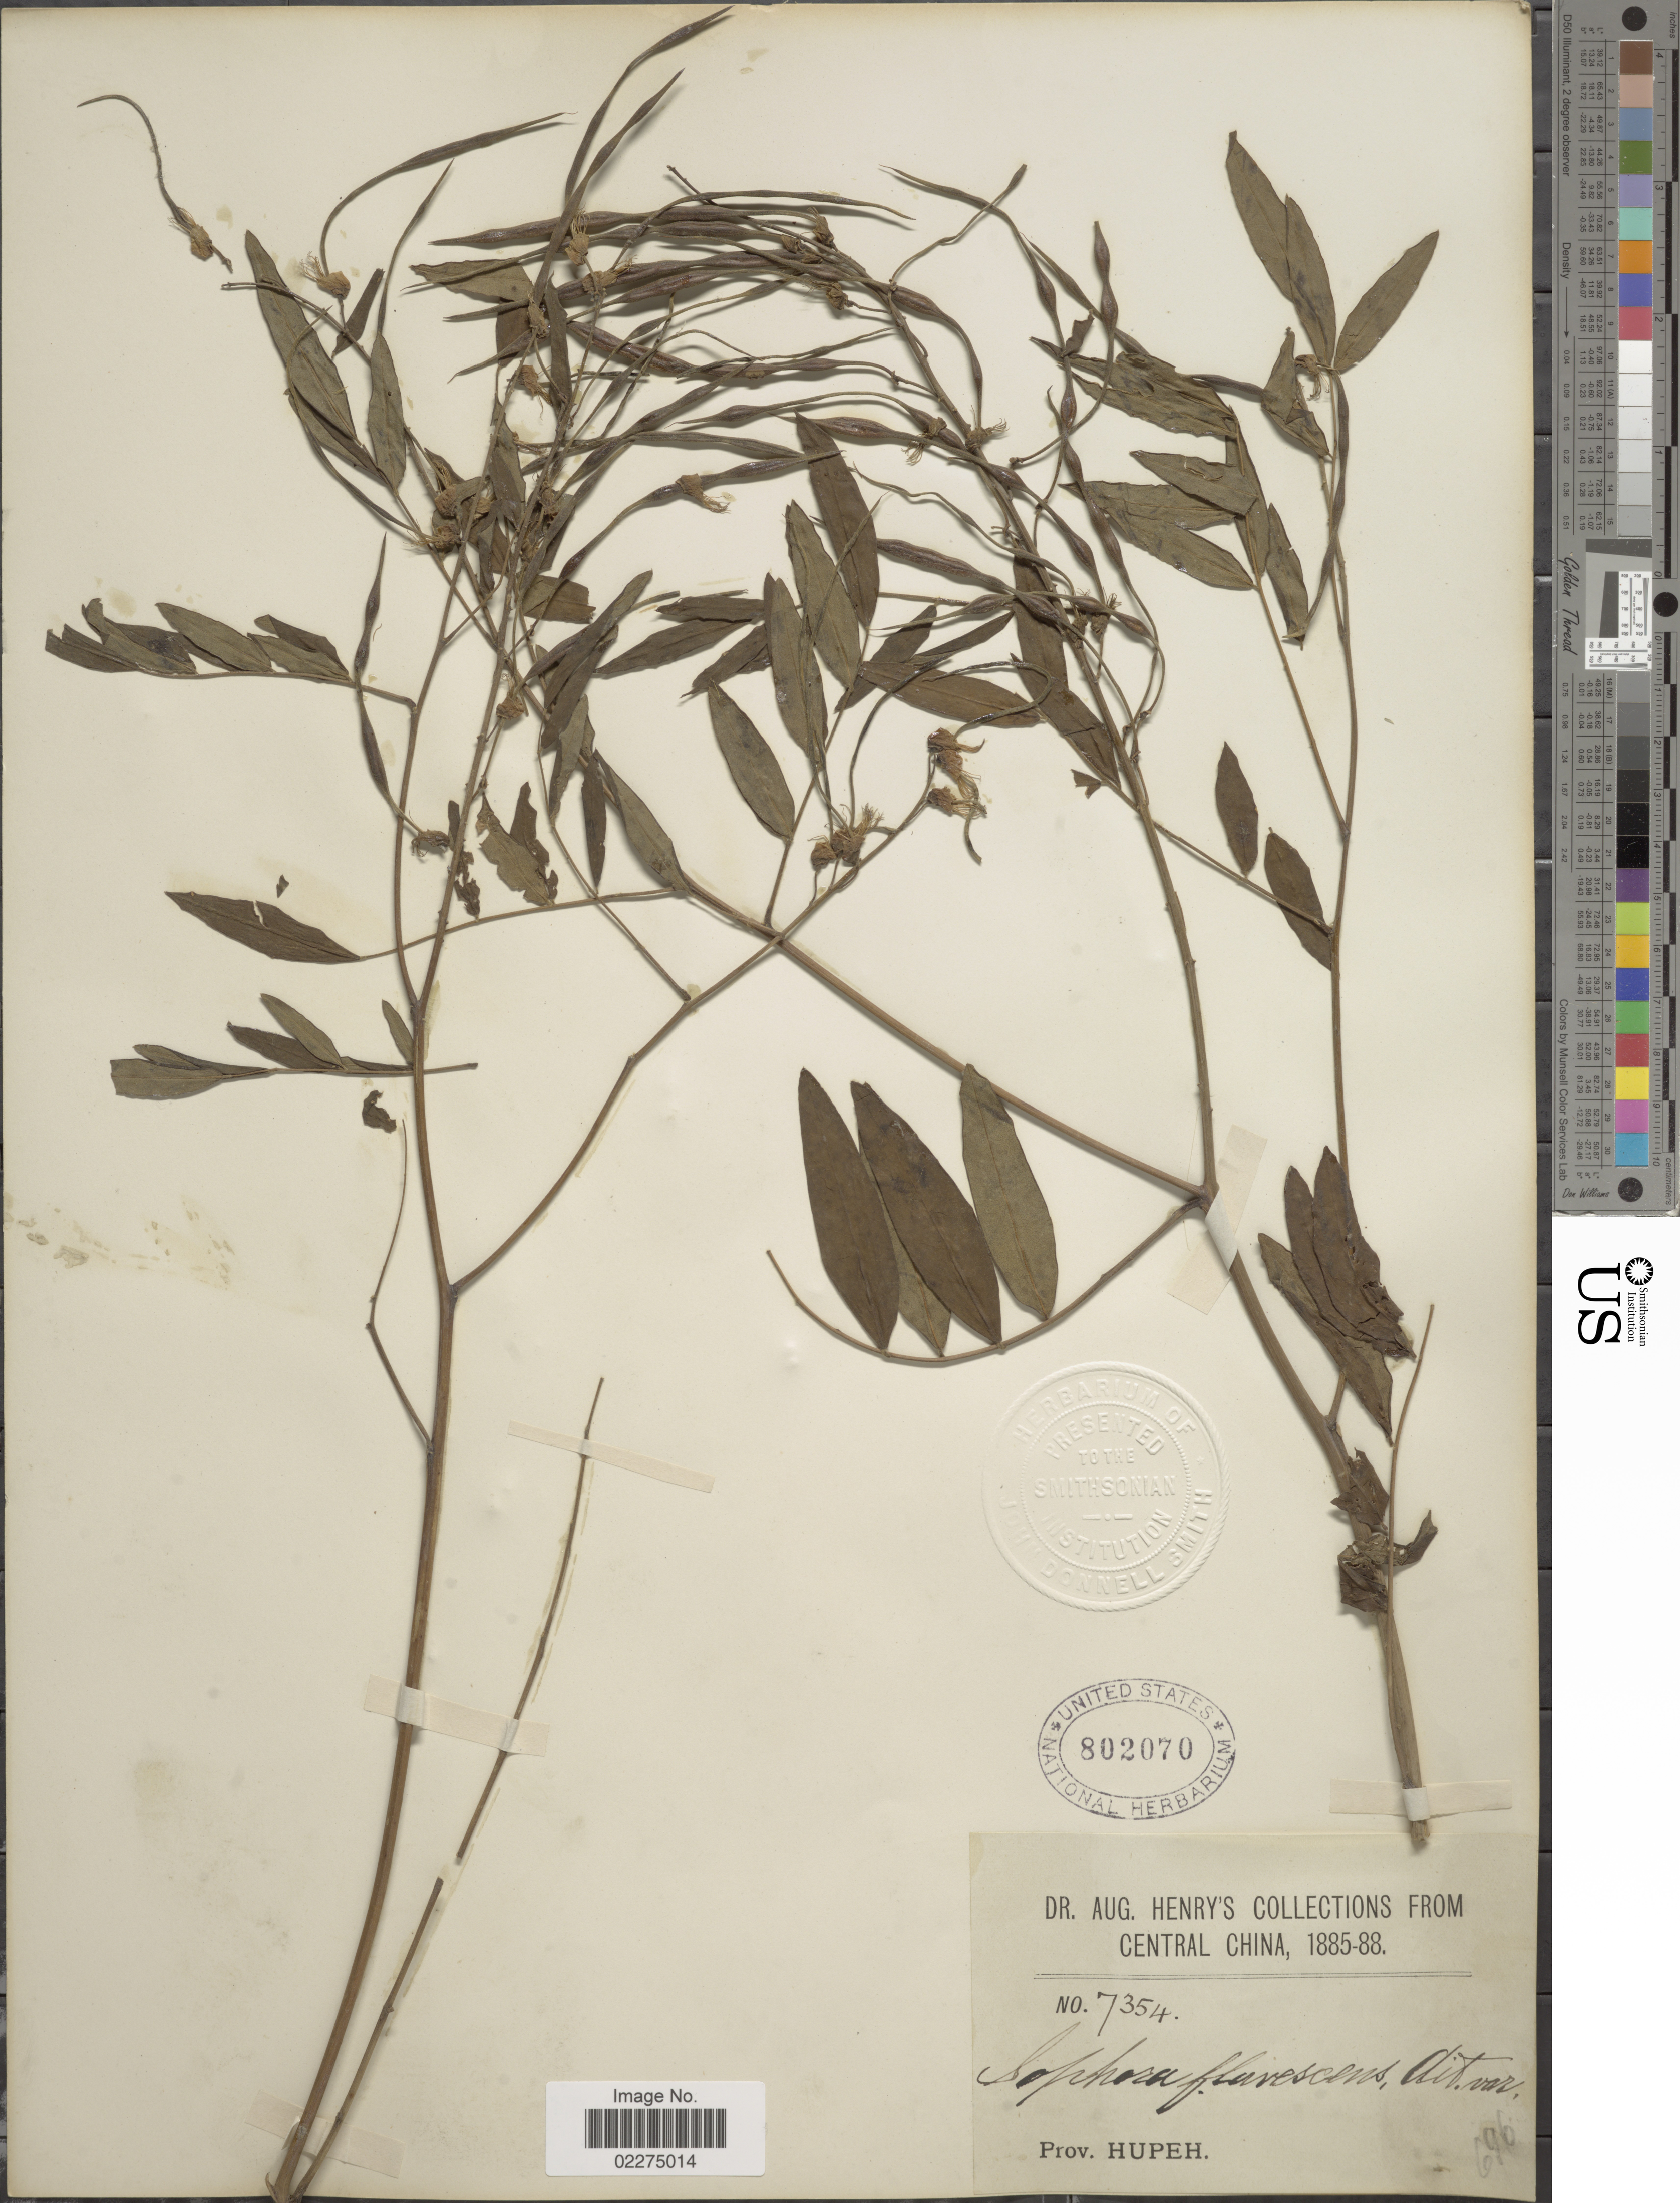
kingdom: Plantae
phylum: Tracheophyta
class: Magnoliopsida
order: Fabales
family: Fabaceae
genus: Sophora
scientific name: Sophora flavescens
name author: Aiton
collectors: A. Henry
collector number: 7354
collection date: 1885/1888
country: China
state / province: Hubei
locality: Central China. Prov. Hupeh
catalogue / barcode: US 802070